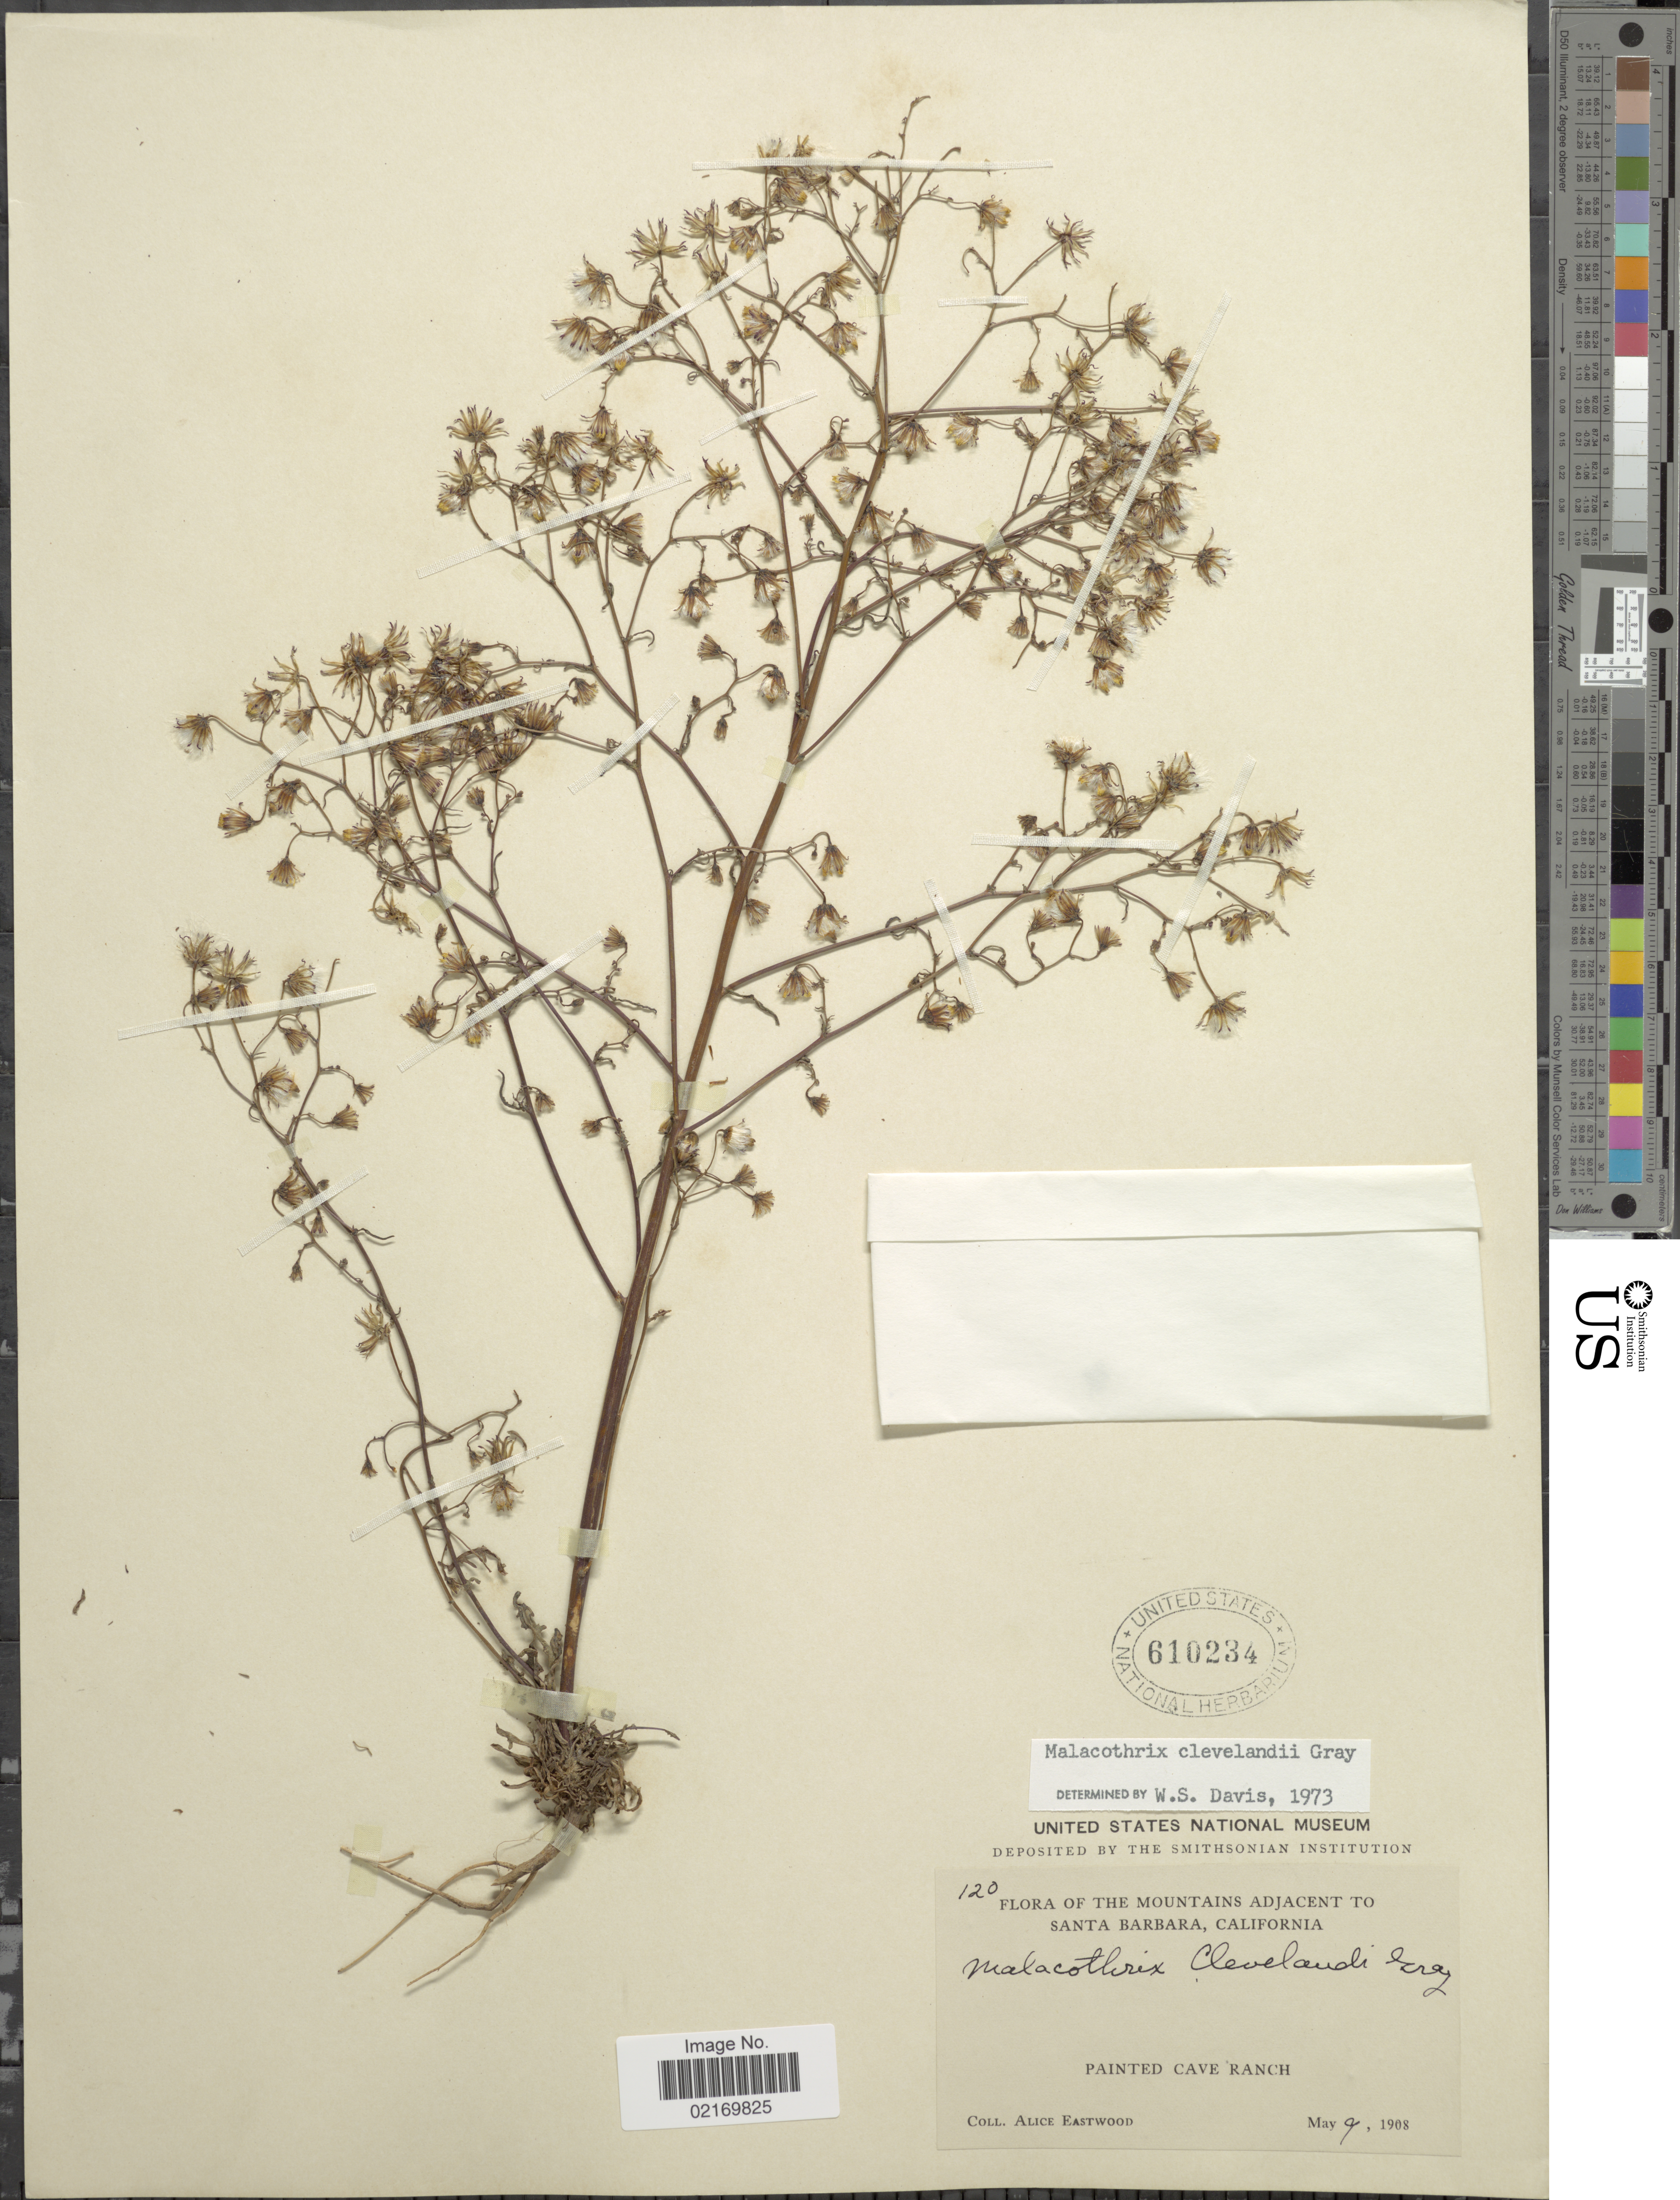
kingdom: Plantae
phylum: Tracheophyta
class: Magnoliopsida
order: Asterales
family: Asteraceae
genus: Malacothrix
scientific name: Malacothrix clevelandii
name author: A. Gray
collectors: A. Eastwood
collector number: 120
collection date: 1908-05-09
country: United States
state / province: California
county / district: Santa Barbara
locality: The Mountains adjacent to Santa Barbara, Painted Cave Ranch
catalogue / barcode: US 610234